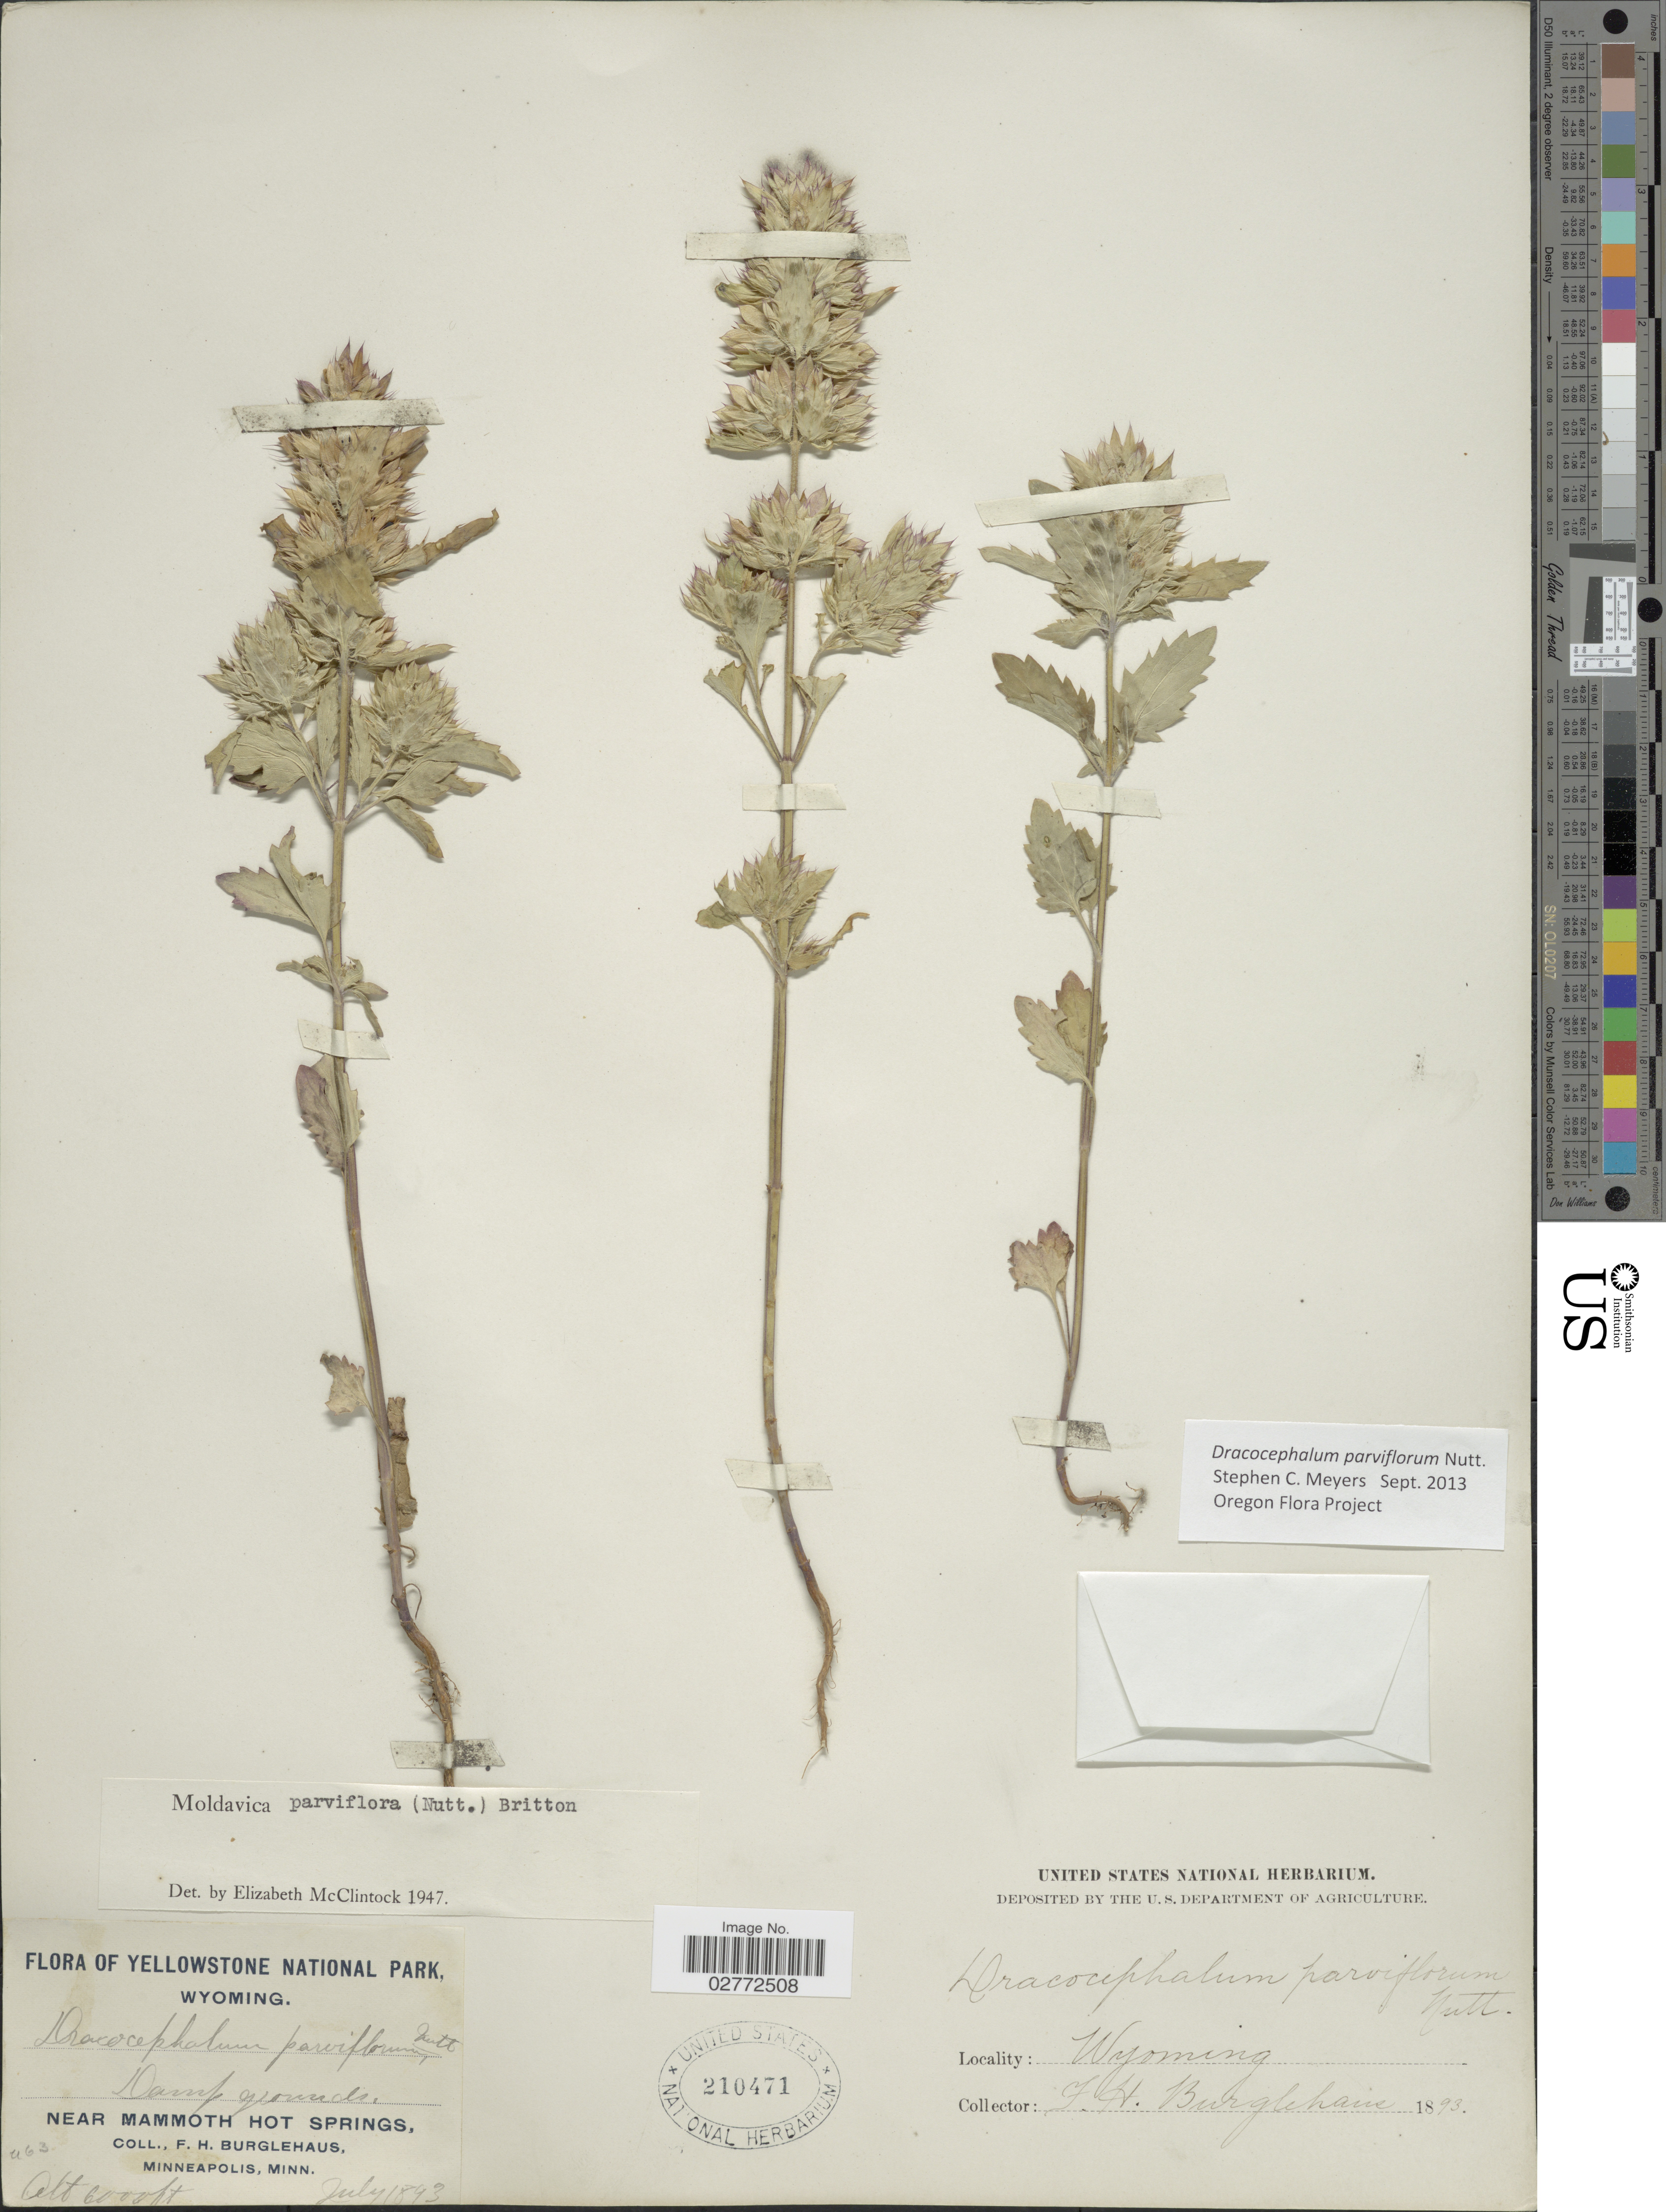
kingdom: Plantae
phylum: Tracheophyta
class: Magnoliopsida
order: Lamiales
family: Lamiaceae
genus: Dracocephalum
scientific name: Dracocephalum parviflorum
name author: Nutt.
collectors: F. Burglehaus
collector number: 463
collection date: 1893-07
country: United States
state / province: Wyoming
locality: Yellowstone National Park. Near Mammoth Hot Springs.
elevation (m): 1829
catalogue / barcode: US 210471